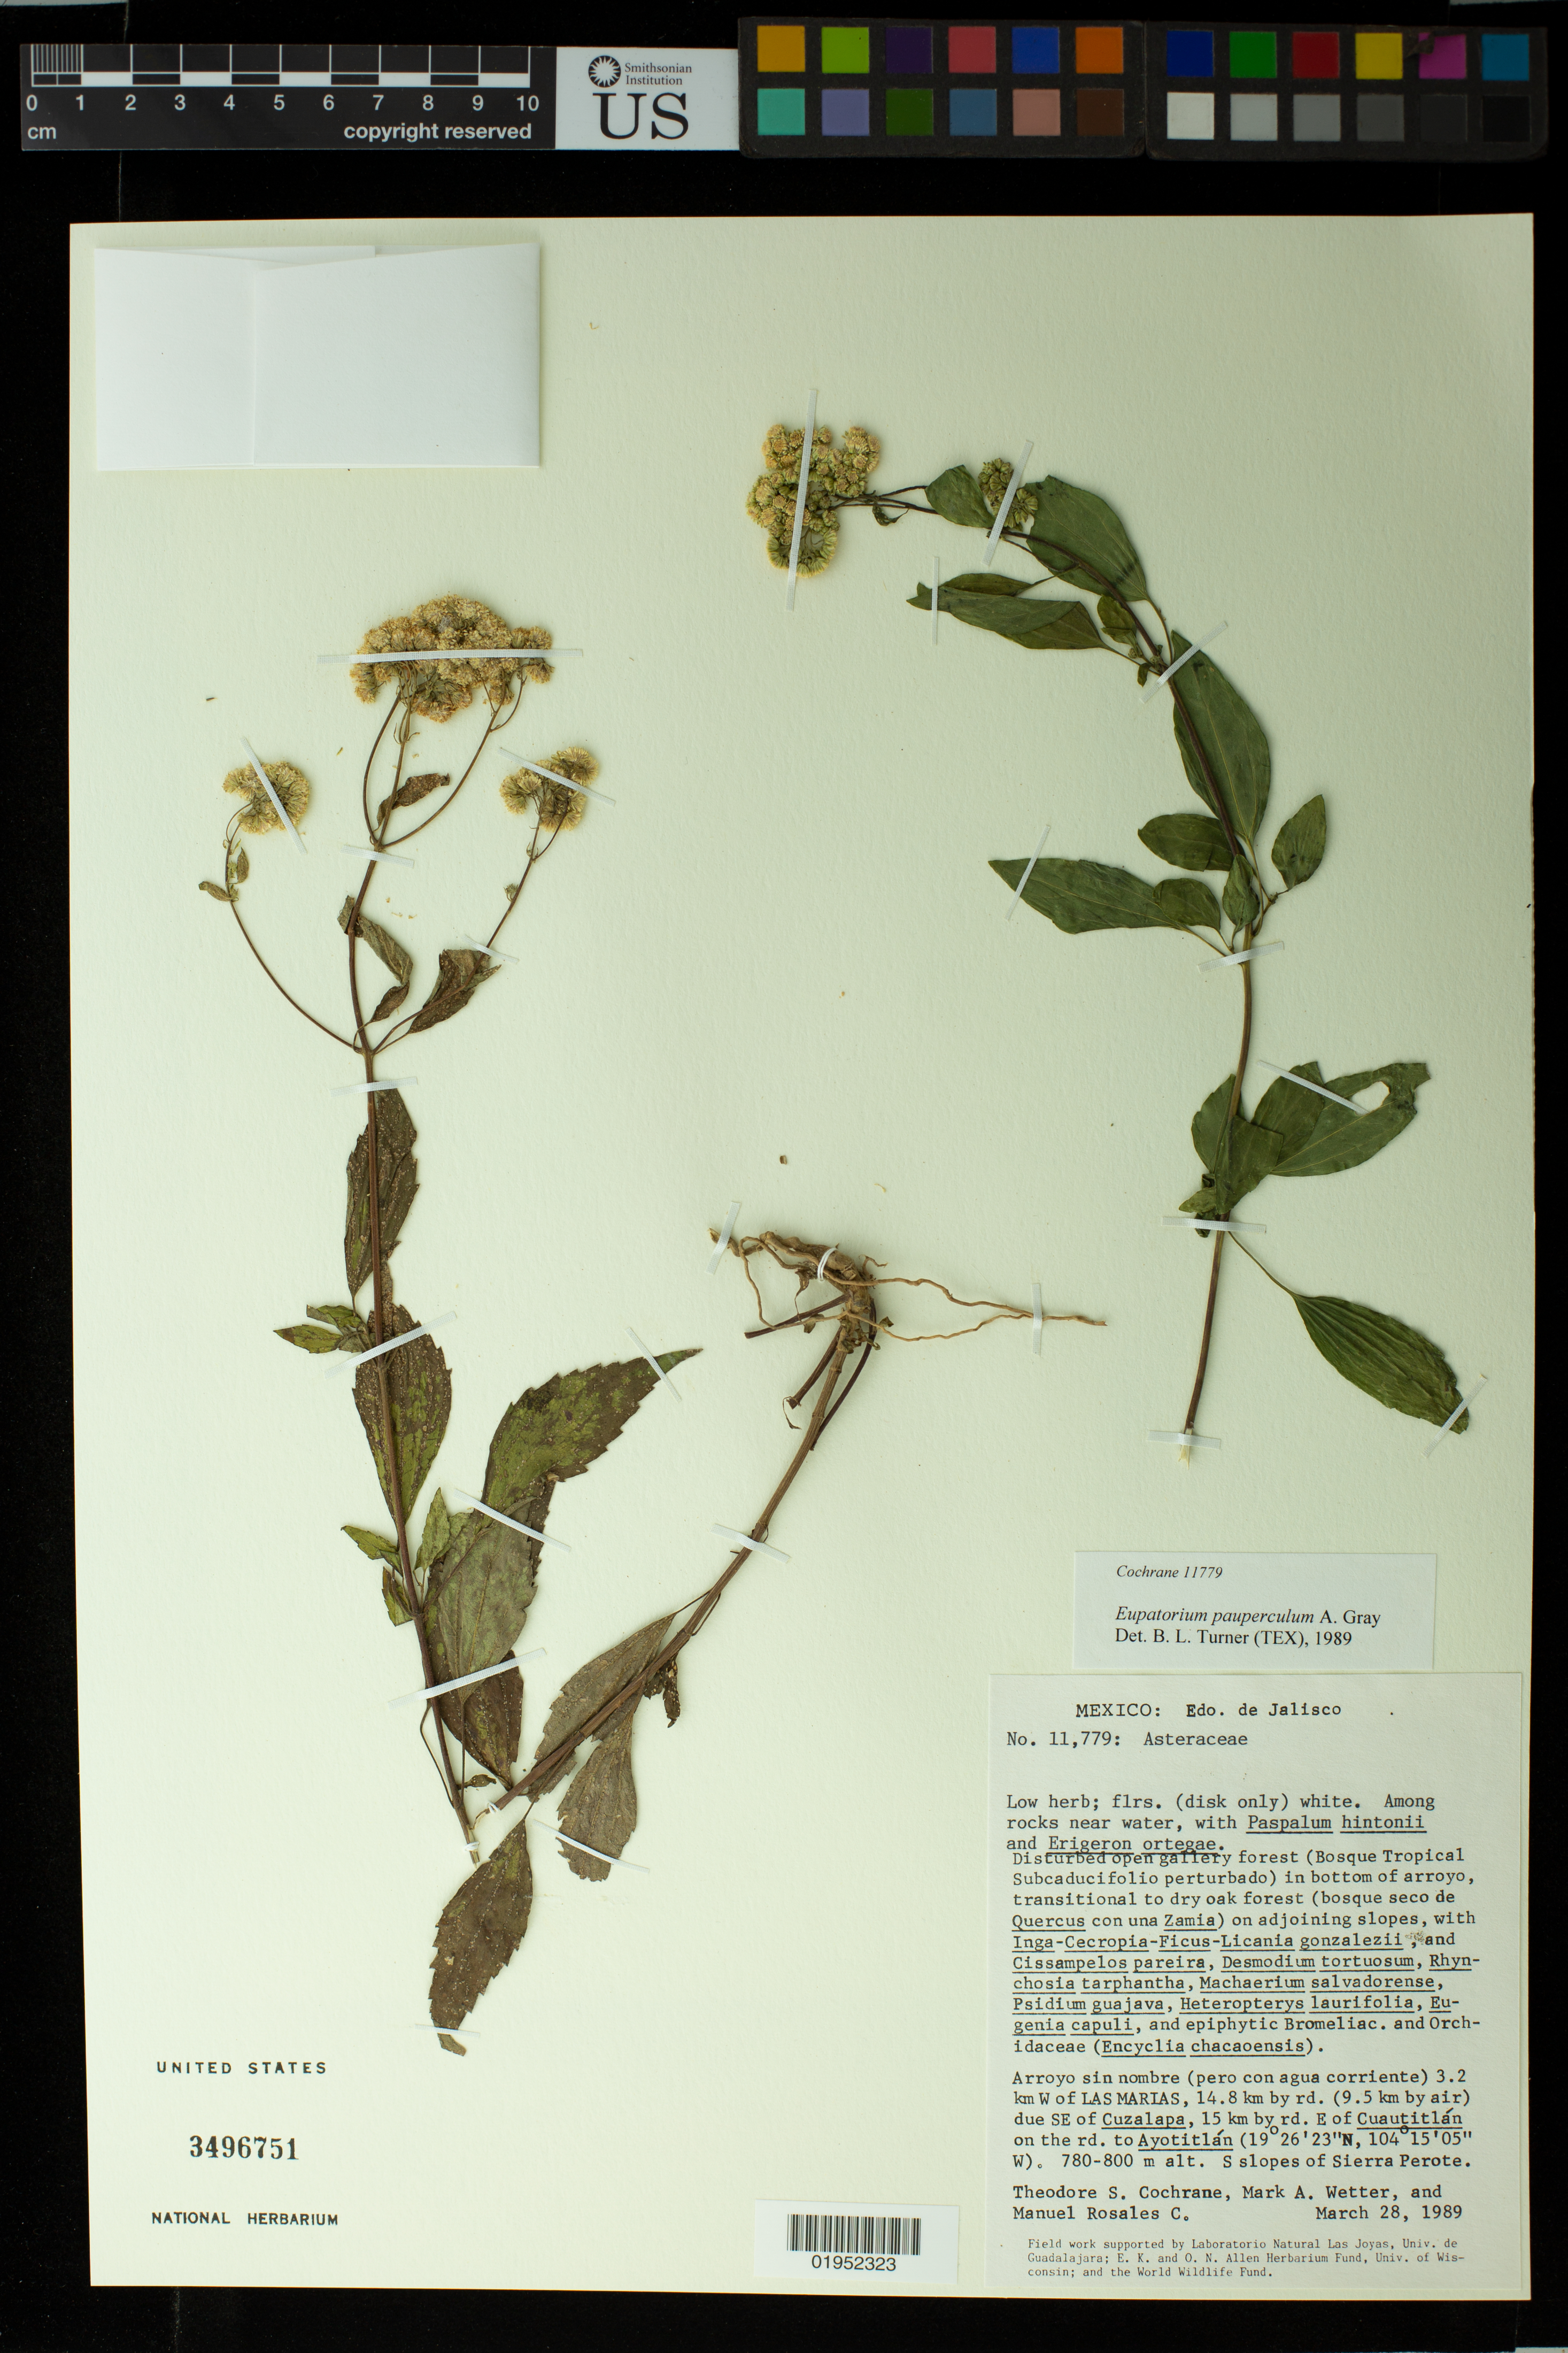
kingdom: Plantae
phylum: Tracheophyta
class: Magnoliopsida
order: Asterales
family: Asteraceae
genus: Ageratina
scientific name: Ageratina paupercula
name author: (A. Gray) R.M. King & H. Rob.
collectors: T. Cochrane, M. Wetter & M. Rosales C.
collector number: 11779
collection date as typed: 28 Mar 1989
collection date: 1989-03-28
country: Mexico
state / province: Jalisco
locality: Arroyo sin nombre (pero con agua corriente) 3.2 km W of Las Marias, 14.8 km by rd. (9.5 km by air) due SE of Cuzalapa, 15 km by rd. E of Cuautitlán on the rd. to Ayotitlán. S slopes of Sierra Perote.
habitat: Among rocks near water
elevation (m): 800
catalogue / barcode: US 3496751